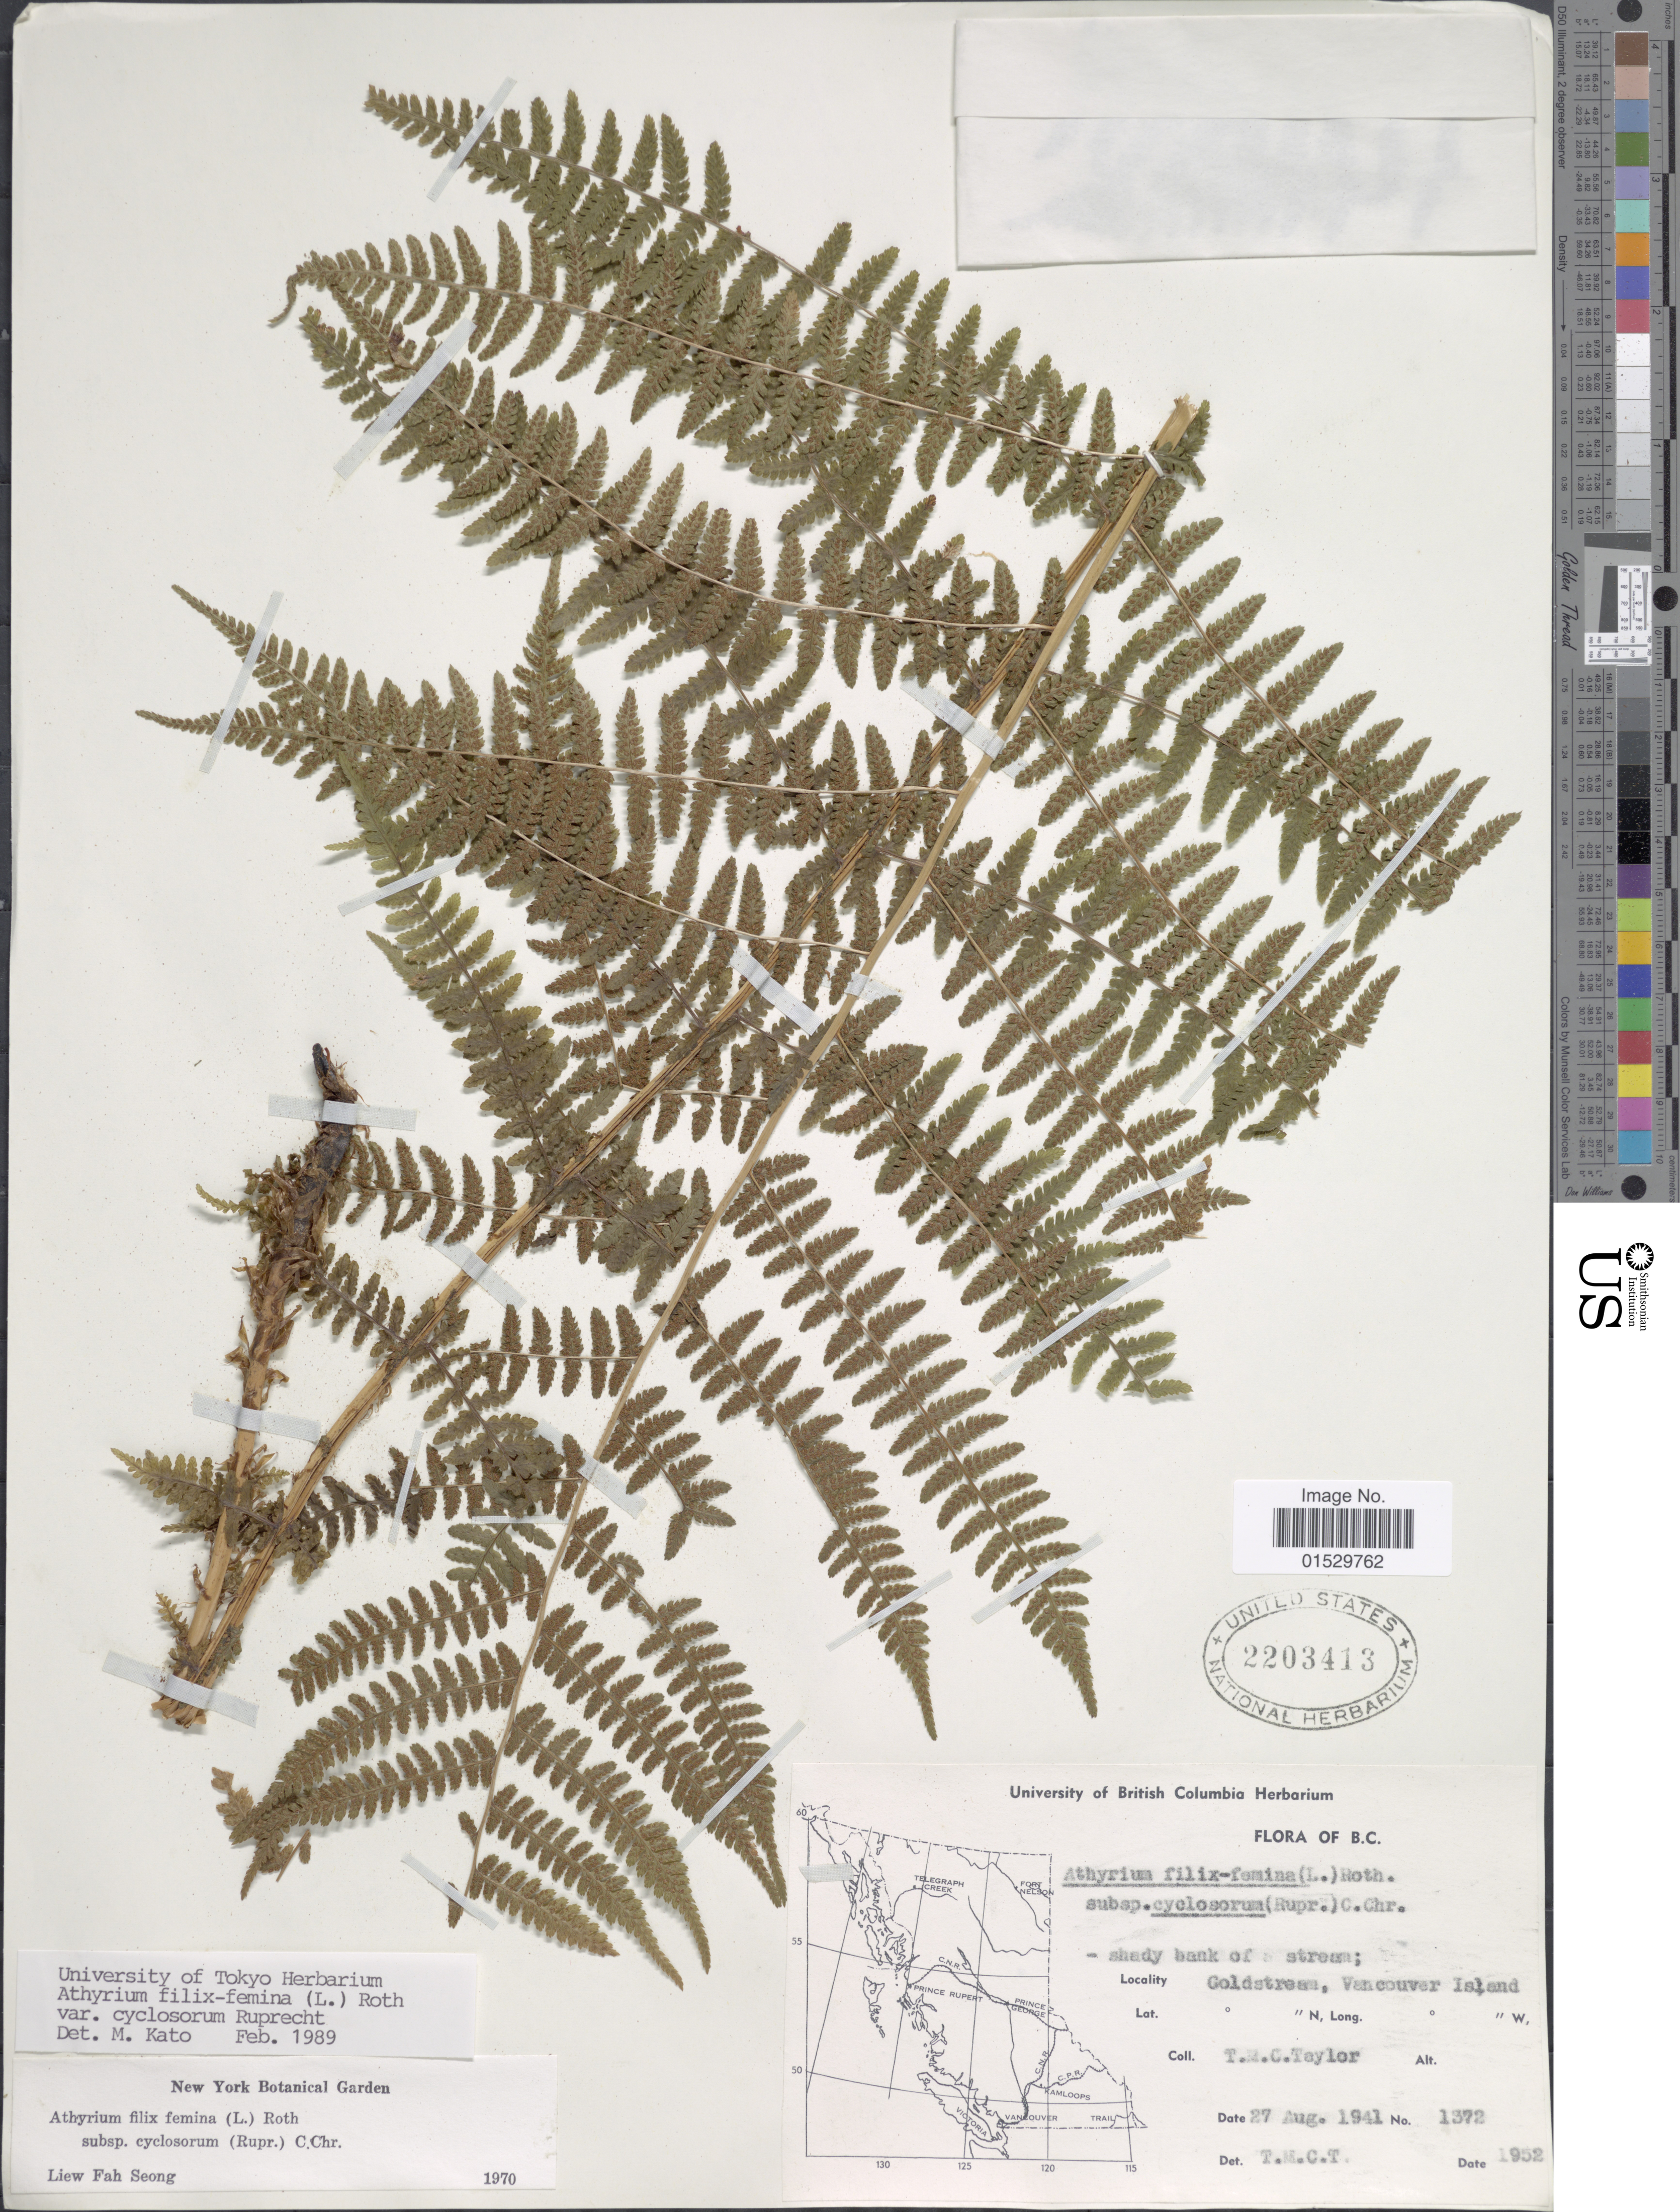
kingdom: Plantae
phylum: Tracheophyta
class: Polypodiopsida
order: Polypodiales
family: Athyriaceae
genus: Athyrium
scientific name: Athyrium filix-femina subsp. cyclosorum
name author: (Rupr.) C. Chr.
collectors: T. M. C. Taylor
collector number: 1372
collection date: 1941-08-27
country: Canada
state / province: British Columbia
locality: B.C., Goldstream, Vancouver Island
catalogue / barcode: US 2203413